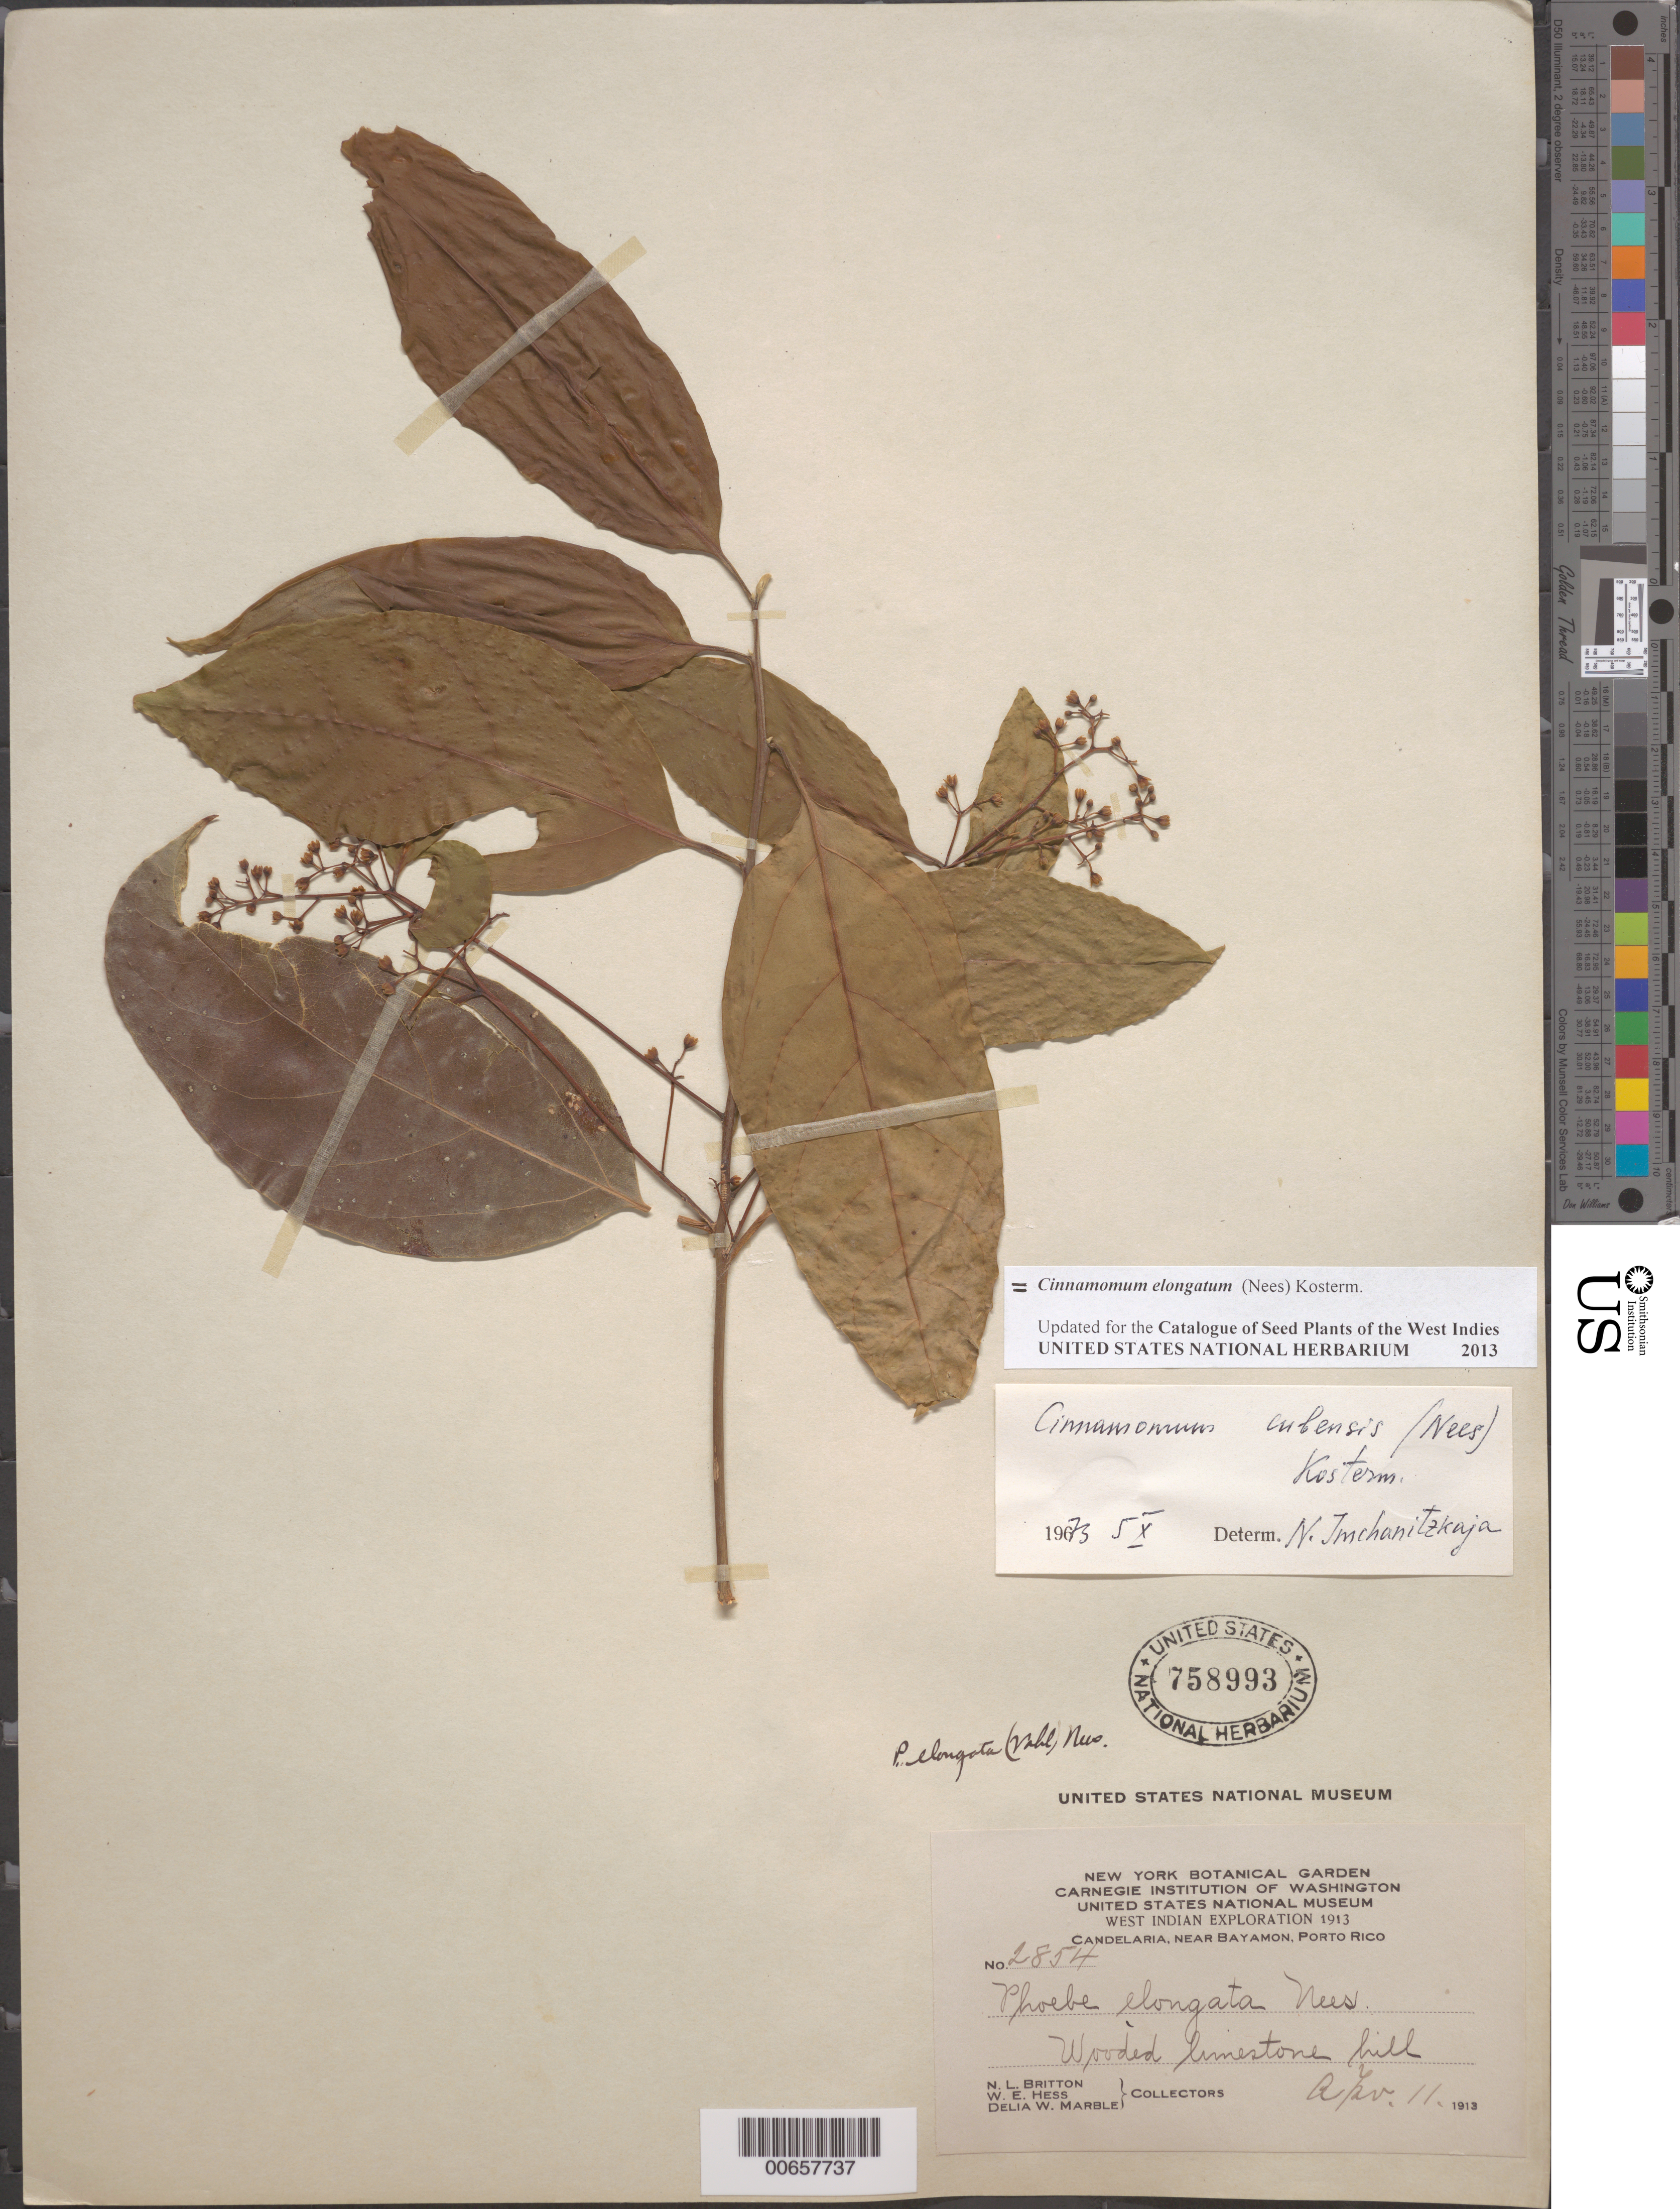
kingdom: Plantae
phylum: Tracheophyta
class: Magnoliopsida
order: Laurales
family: Lauraceae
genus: Cinnamomum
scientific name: Cinnamomum elongatum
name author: (Nees) Kosterm.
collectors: N. Britton, W. Hess & D. W. Marble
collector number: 2854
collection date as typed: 11 Apr 1913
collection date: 1913-04-11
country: Puerto Rico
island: Greater Antilles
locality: Candelaria, near Bayamon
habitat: Wooded limestone hill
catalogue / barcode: US 758993